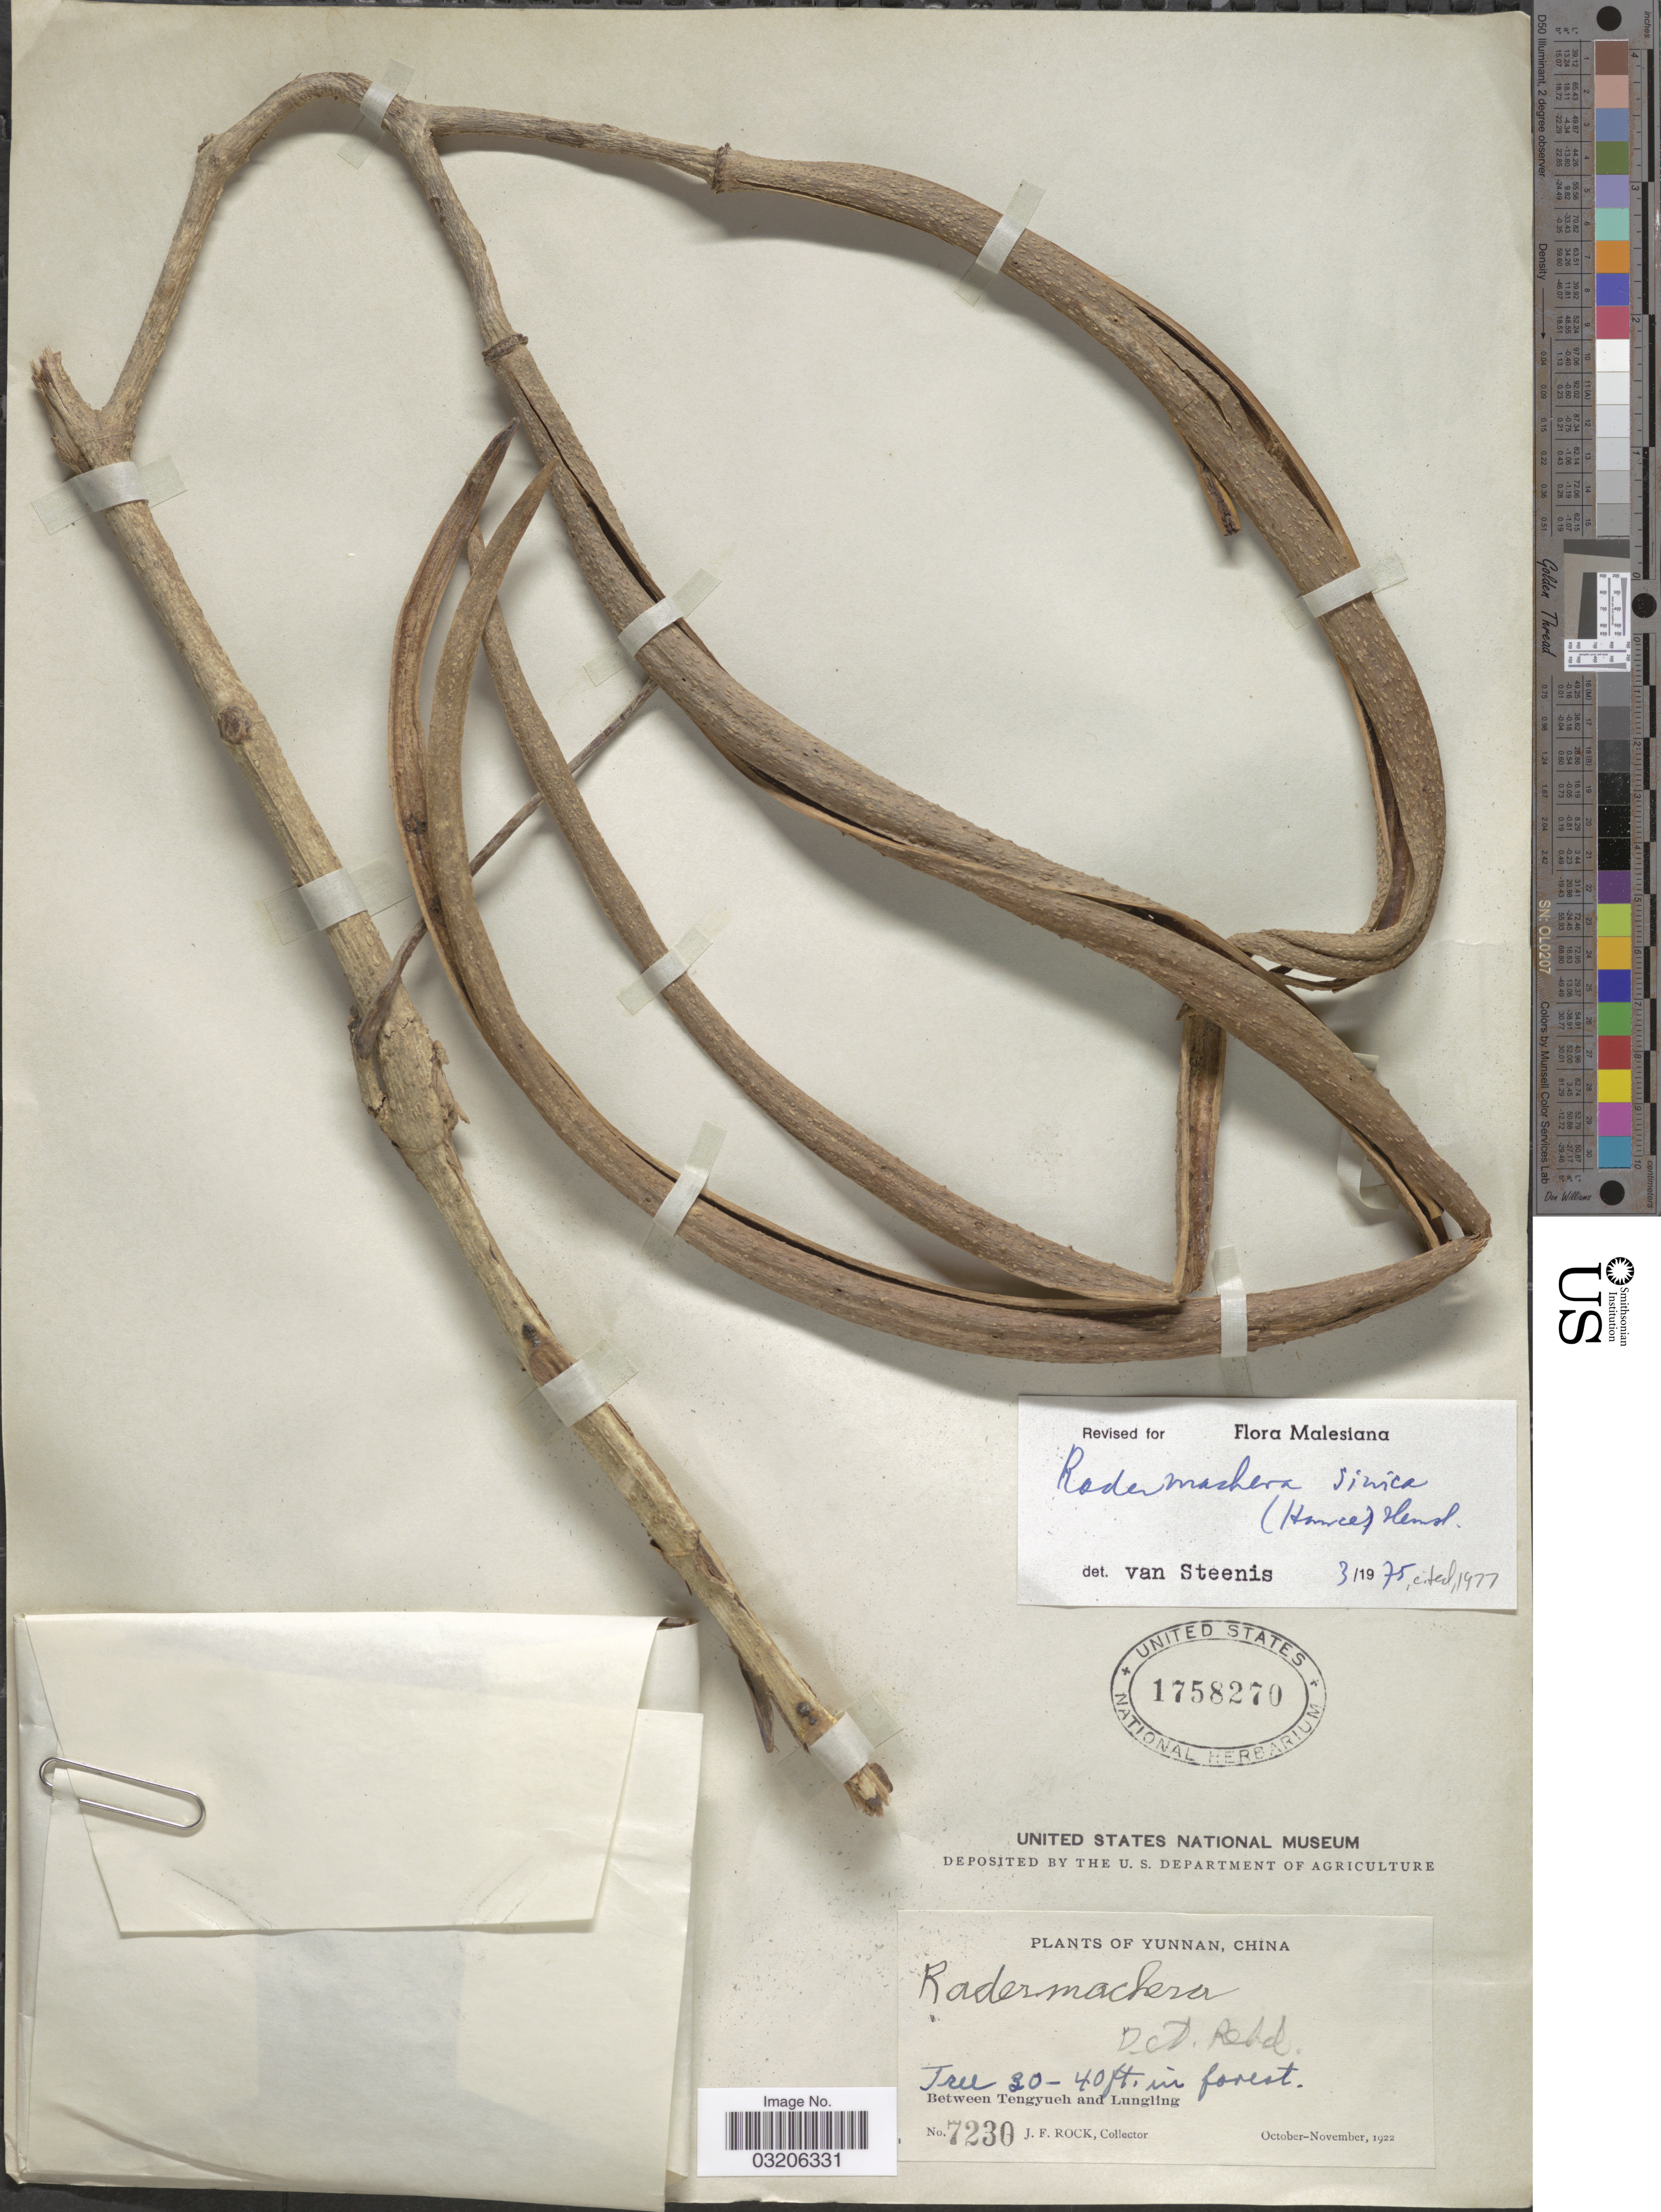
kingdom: Plantae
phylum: Tracheophyta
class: Magnoliopsida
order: Lamiales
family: Bignoniaceae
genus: Radermachera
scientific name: Radermachera sinica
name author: (Hance) Hemsl.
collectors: J. Rock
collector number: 7230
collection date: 1922-10/1922-11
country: China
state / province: Yunnan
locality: Between Tengyueh and Lungling.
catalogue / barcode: US 1758270